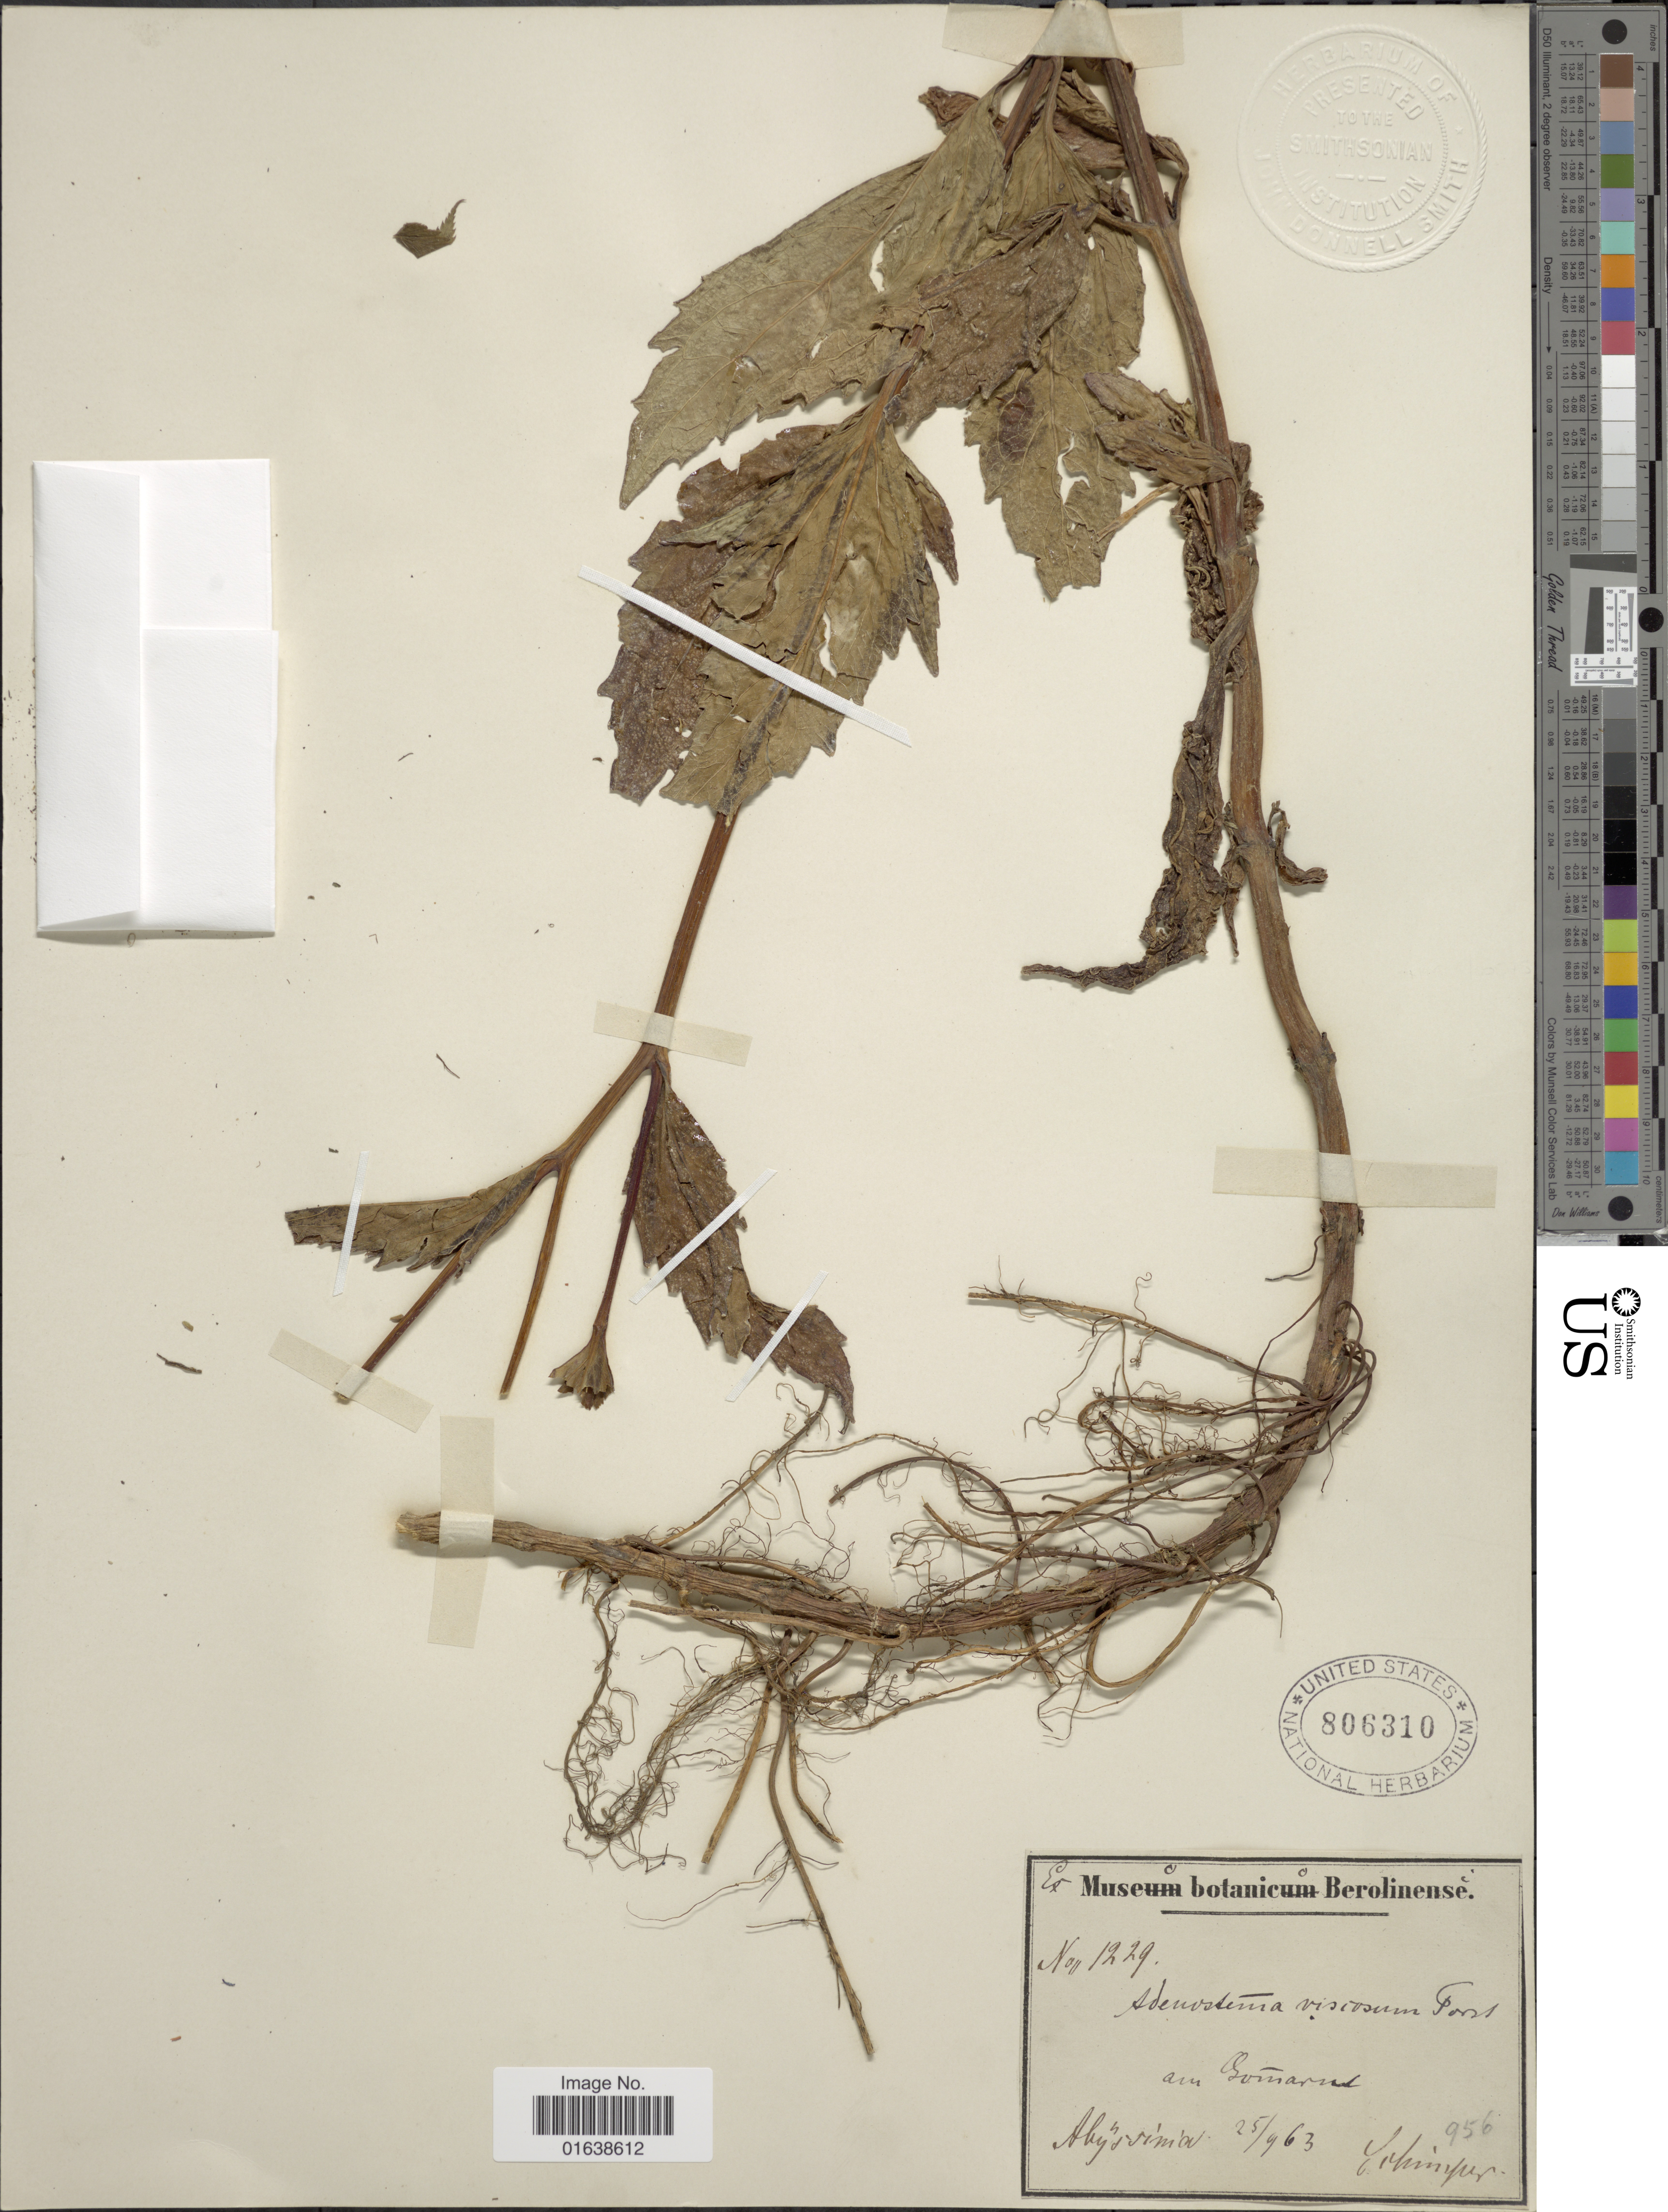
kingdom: Plantae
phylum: Tracheophyta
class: Magnoliopsida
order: Asterales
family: Asteraceae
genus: Adenostemma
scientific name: Adenostemma viscosum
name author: J.R. Forst. & G. Forst.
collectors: -. Schimper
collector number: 1229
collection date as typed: Transcribed d/m/y: 25/9/63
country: Eritrea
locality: Bomarut [interpreted]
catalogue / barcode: US 806310